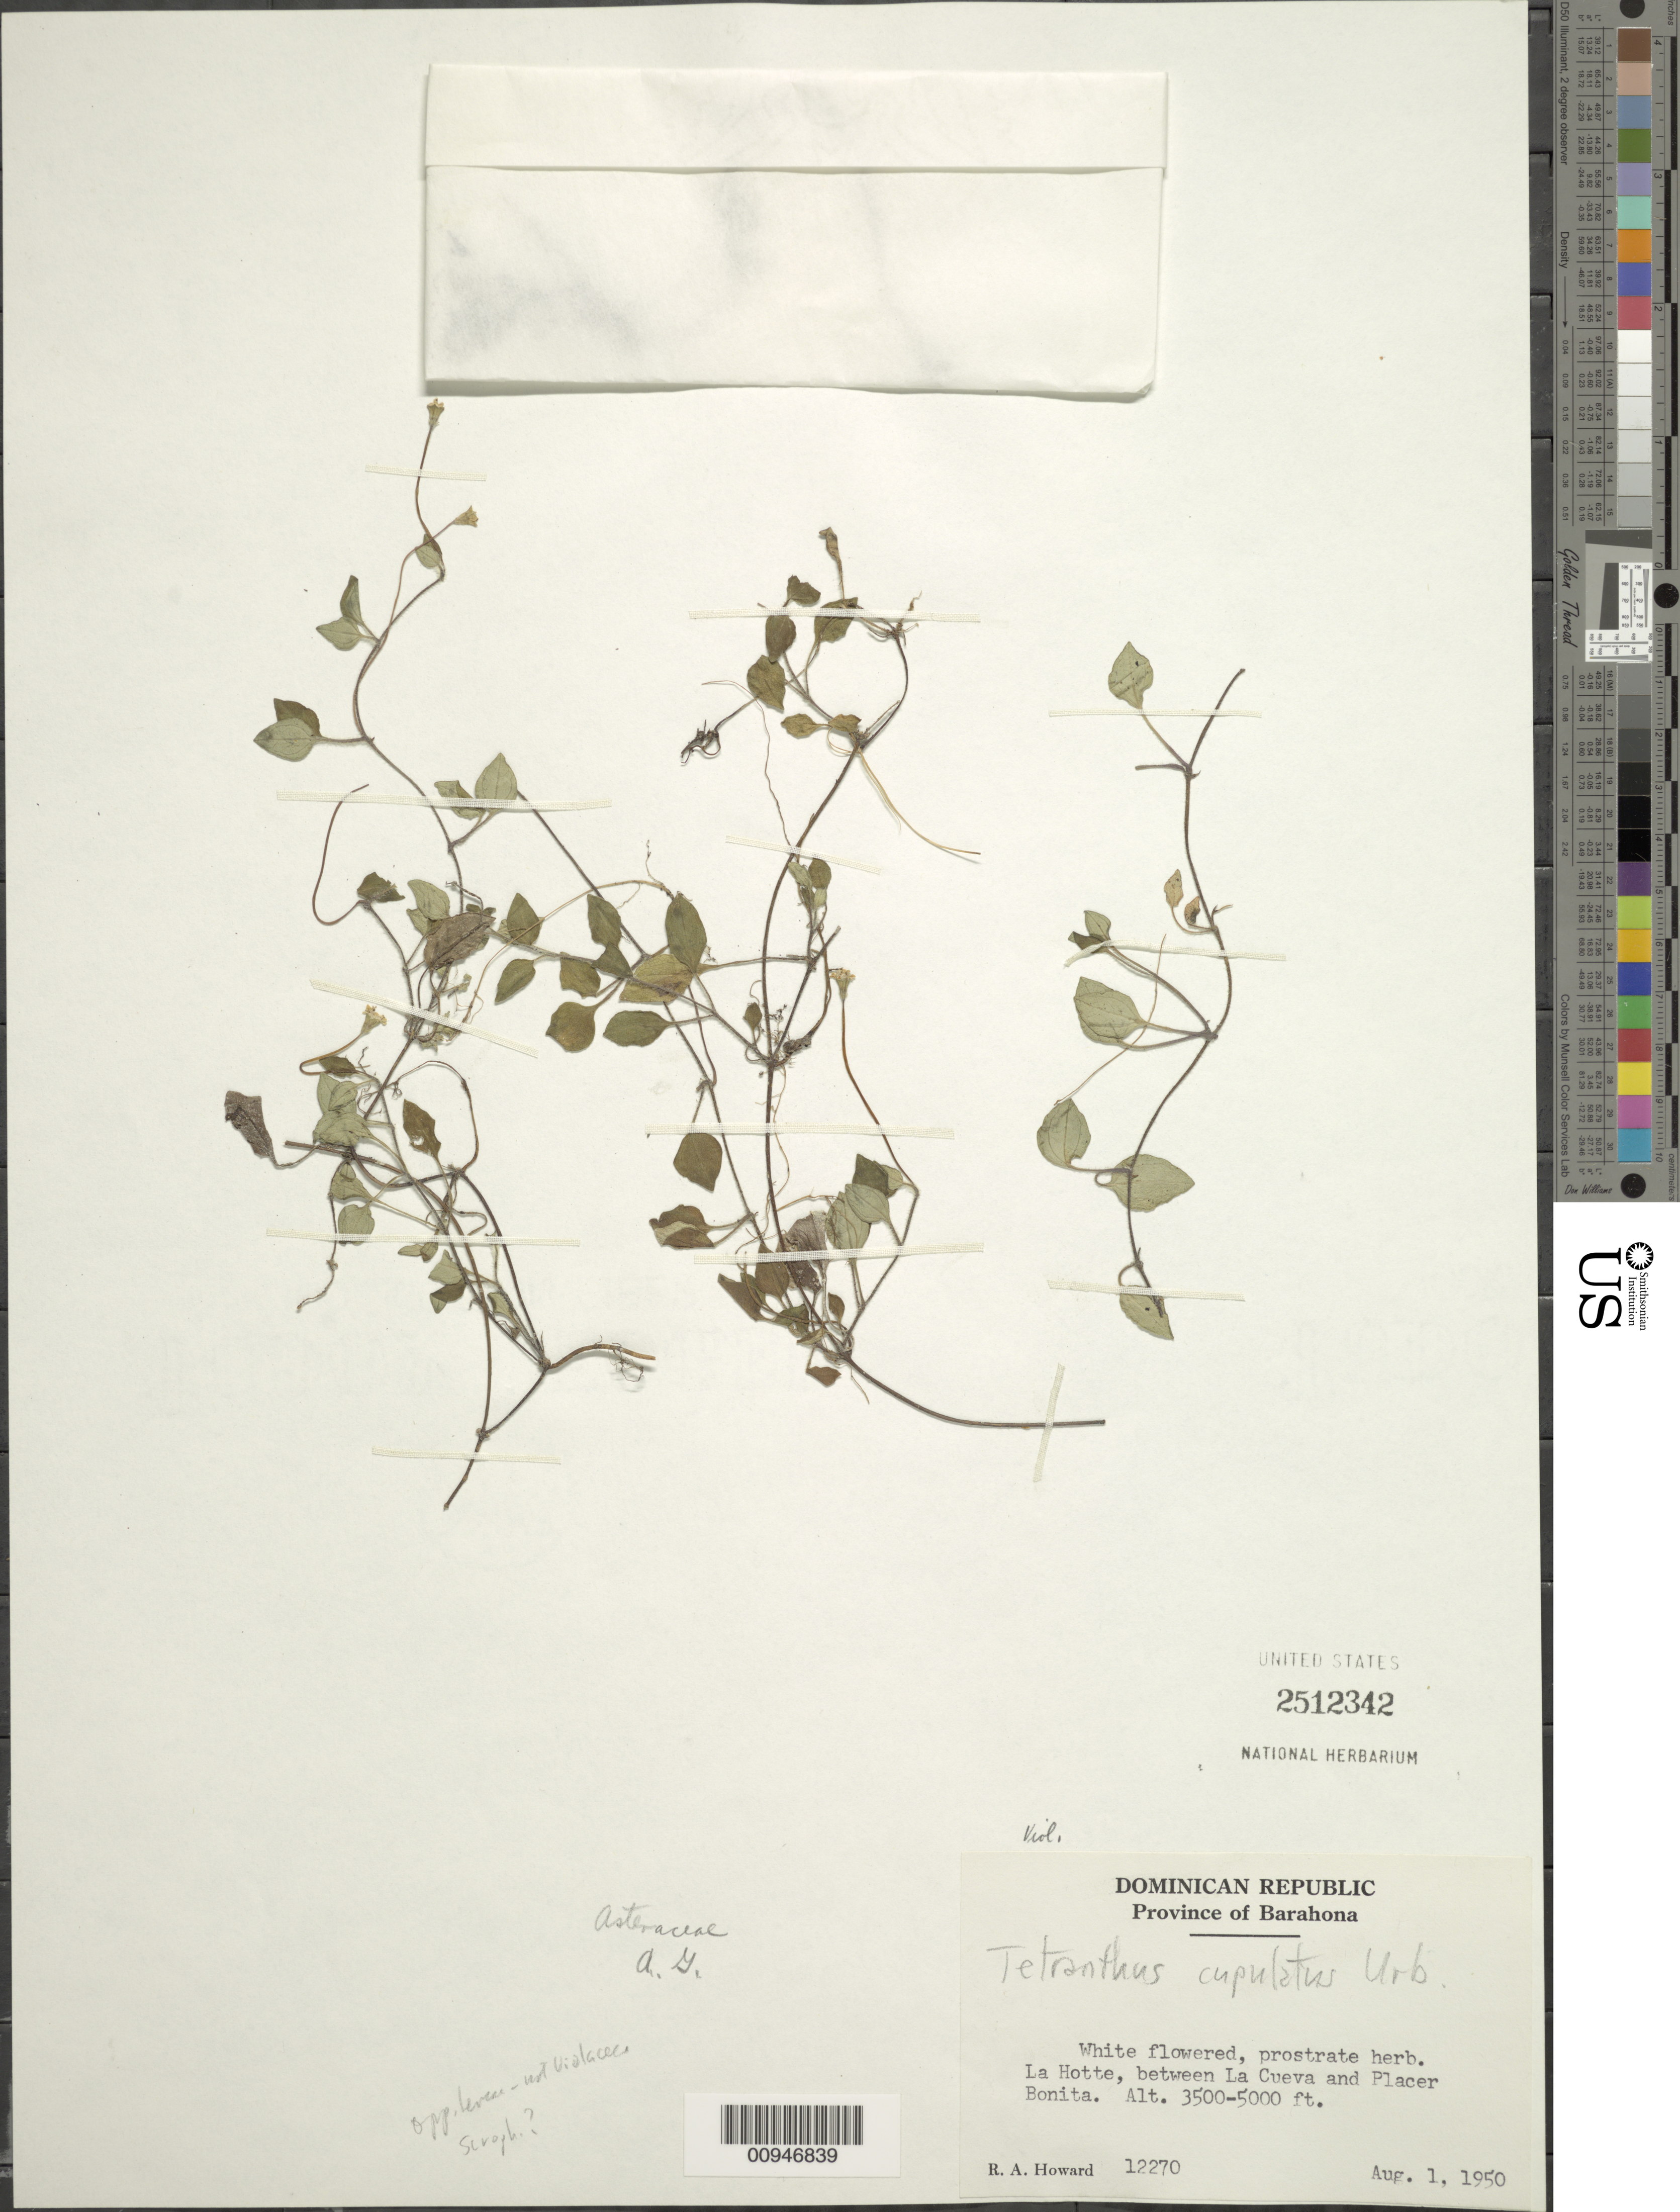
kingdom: Plantae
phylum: Tracheophyta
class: Magnoliopsida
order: Asterales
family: Asteraceae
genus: Tetranthus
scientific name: Tetranthus cupulatus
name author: Urb.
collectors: R. A. Howard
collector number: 12270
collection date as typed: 01 Aug 1950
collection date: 1950-08-01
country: Dominican Republic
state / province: Barahona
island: Hispaniola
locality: La Hotte, between La Cueva and Placer Bonita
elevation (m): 1067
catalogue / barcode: US 2512342